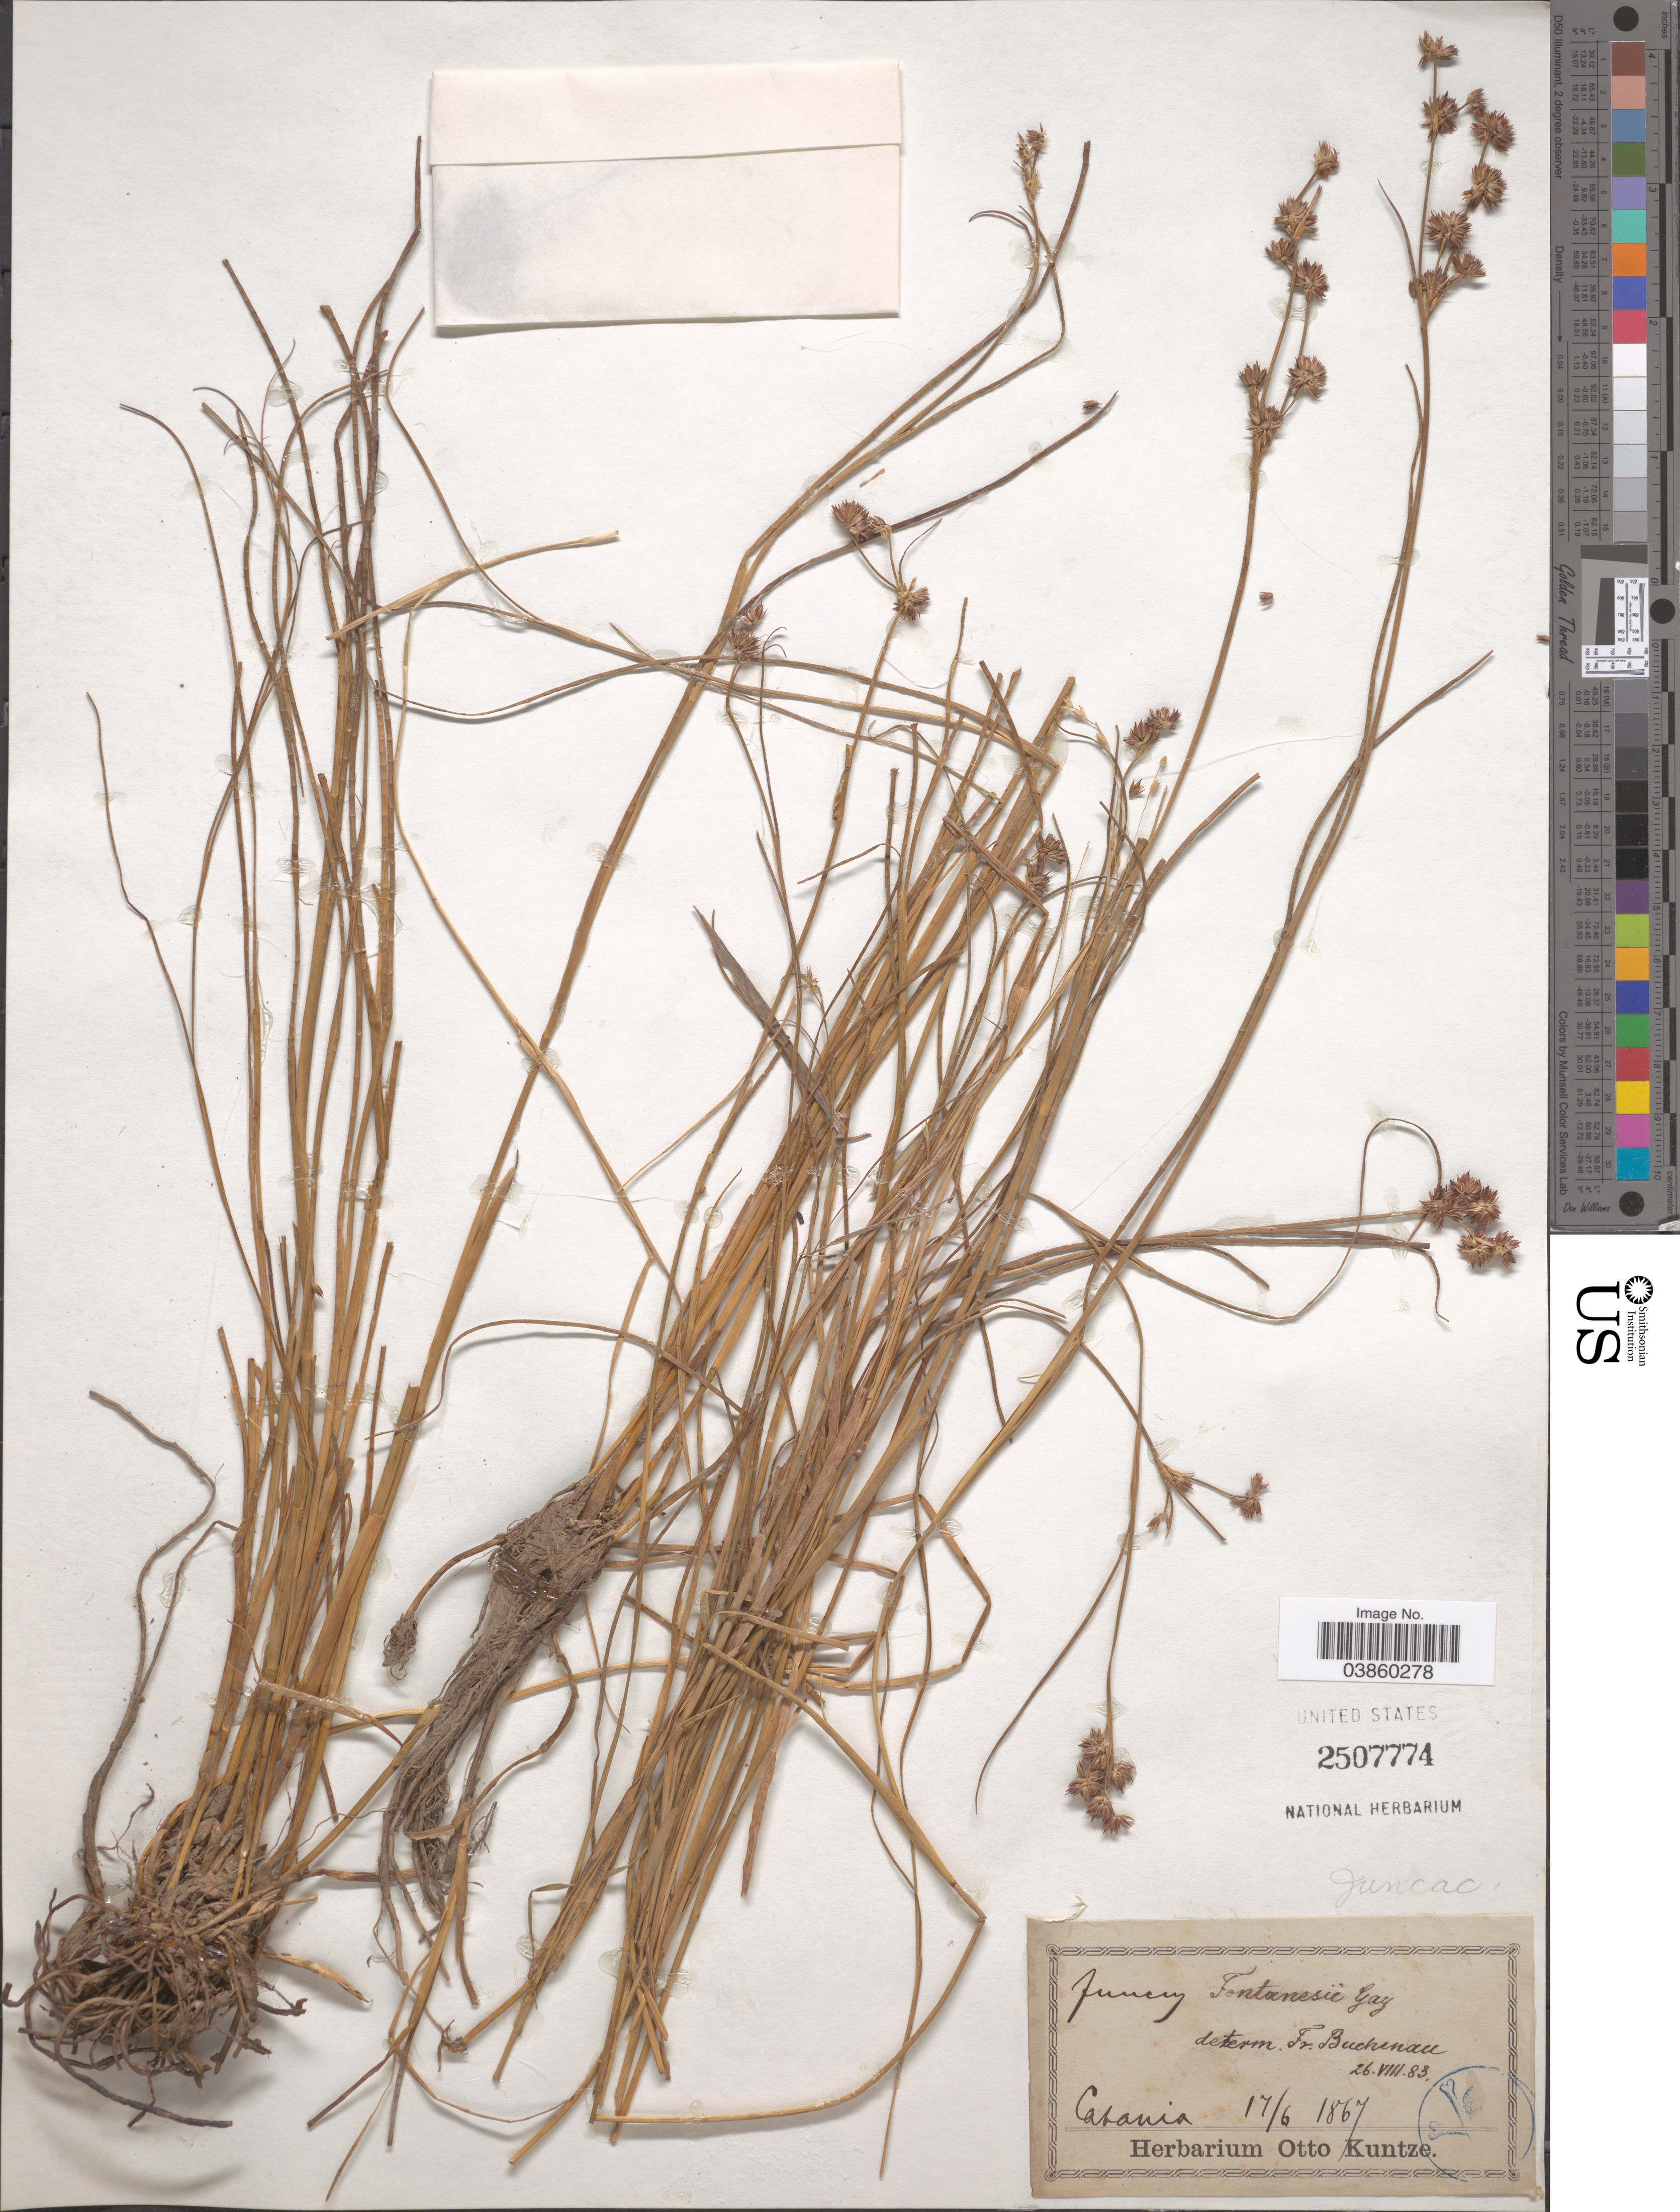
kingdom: Plantae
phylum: Tracheophyta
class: Liliopsida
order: Poales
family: Juncaceae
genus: Juncus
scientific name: Juncus fontanesii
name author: J. Gay ex Laharpe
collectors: ex herb. Otto Kuntze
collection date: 1867-06-17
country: Italy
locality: Catania.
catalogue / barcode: US 2507774